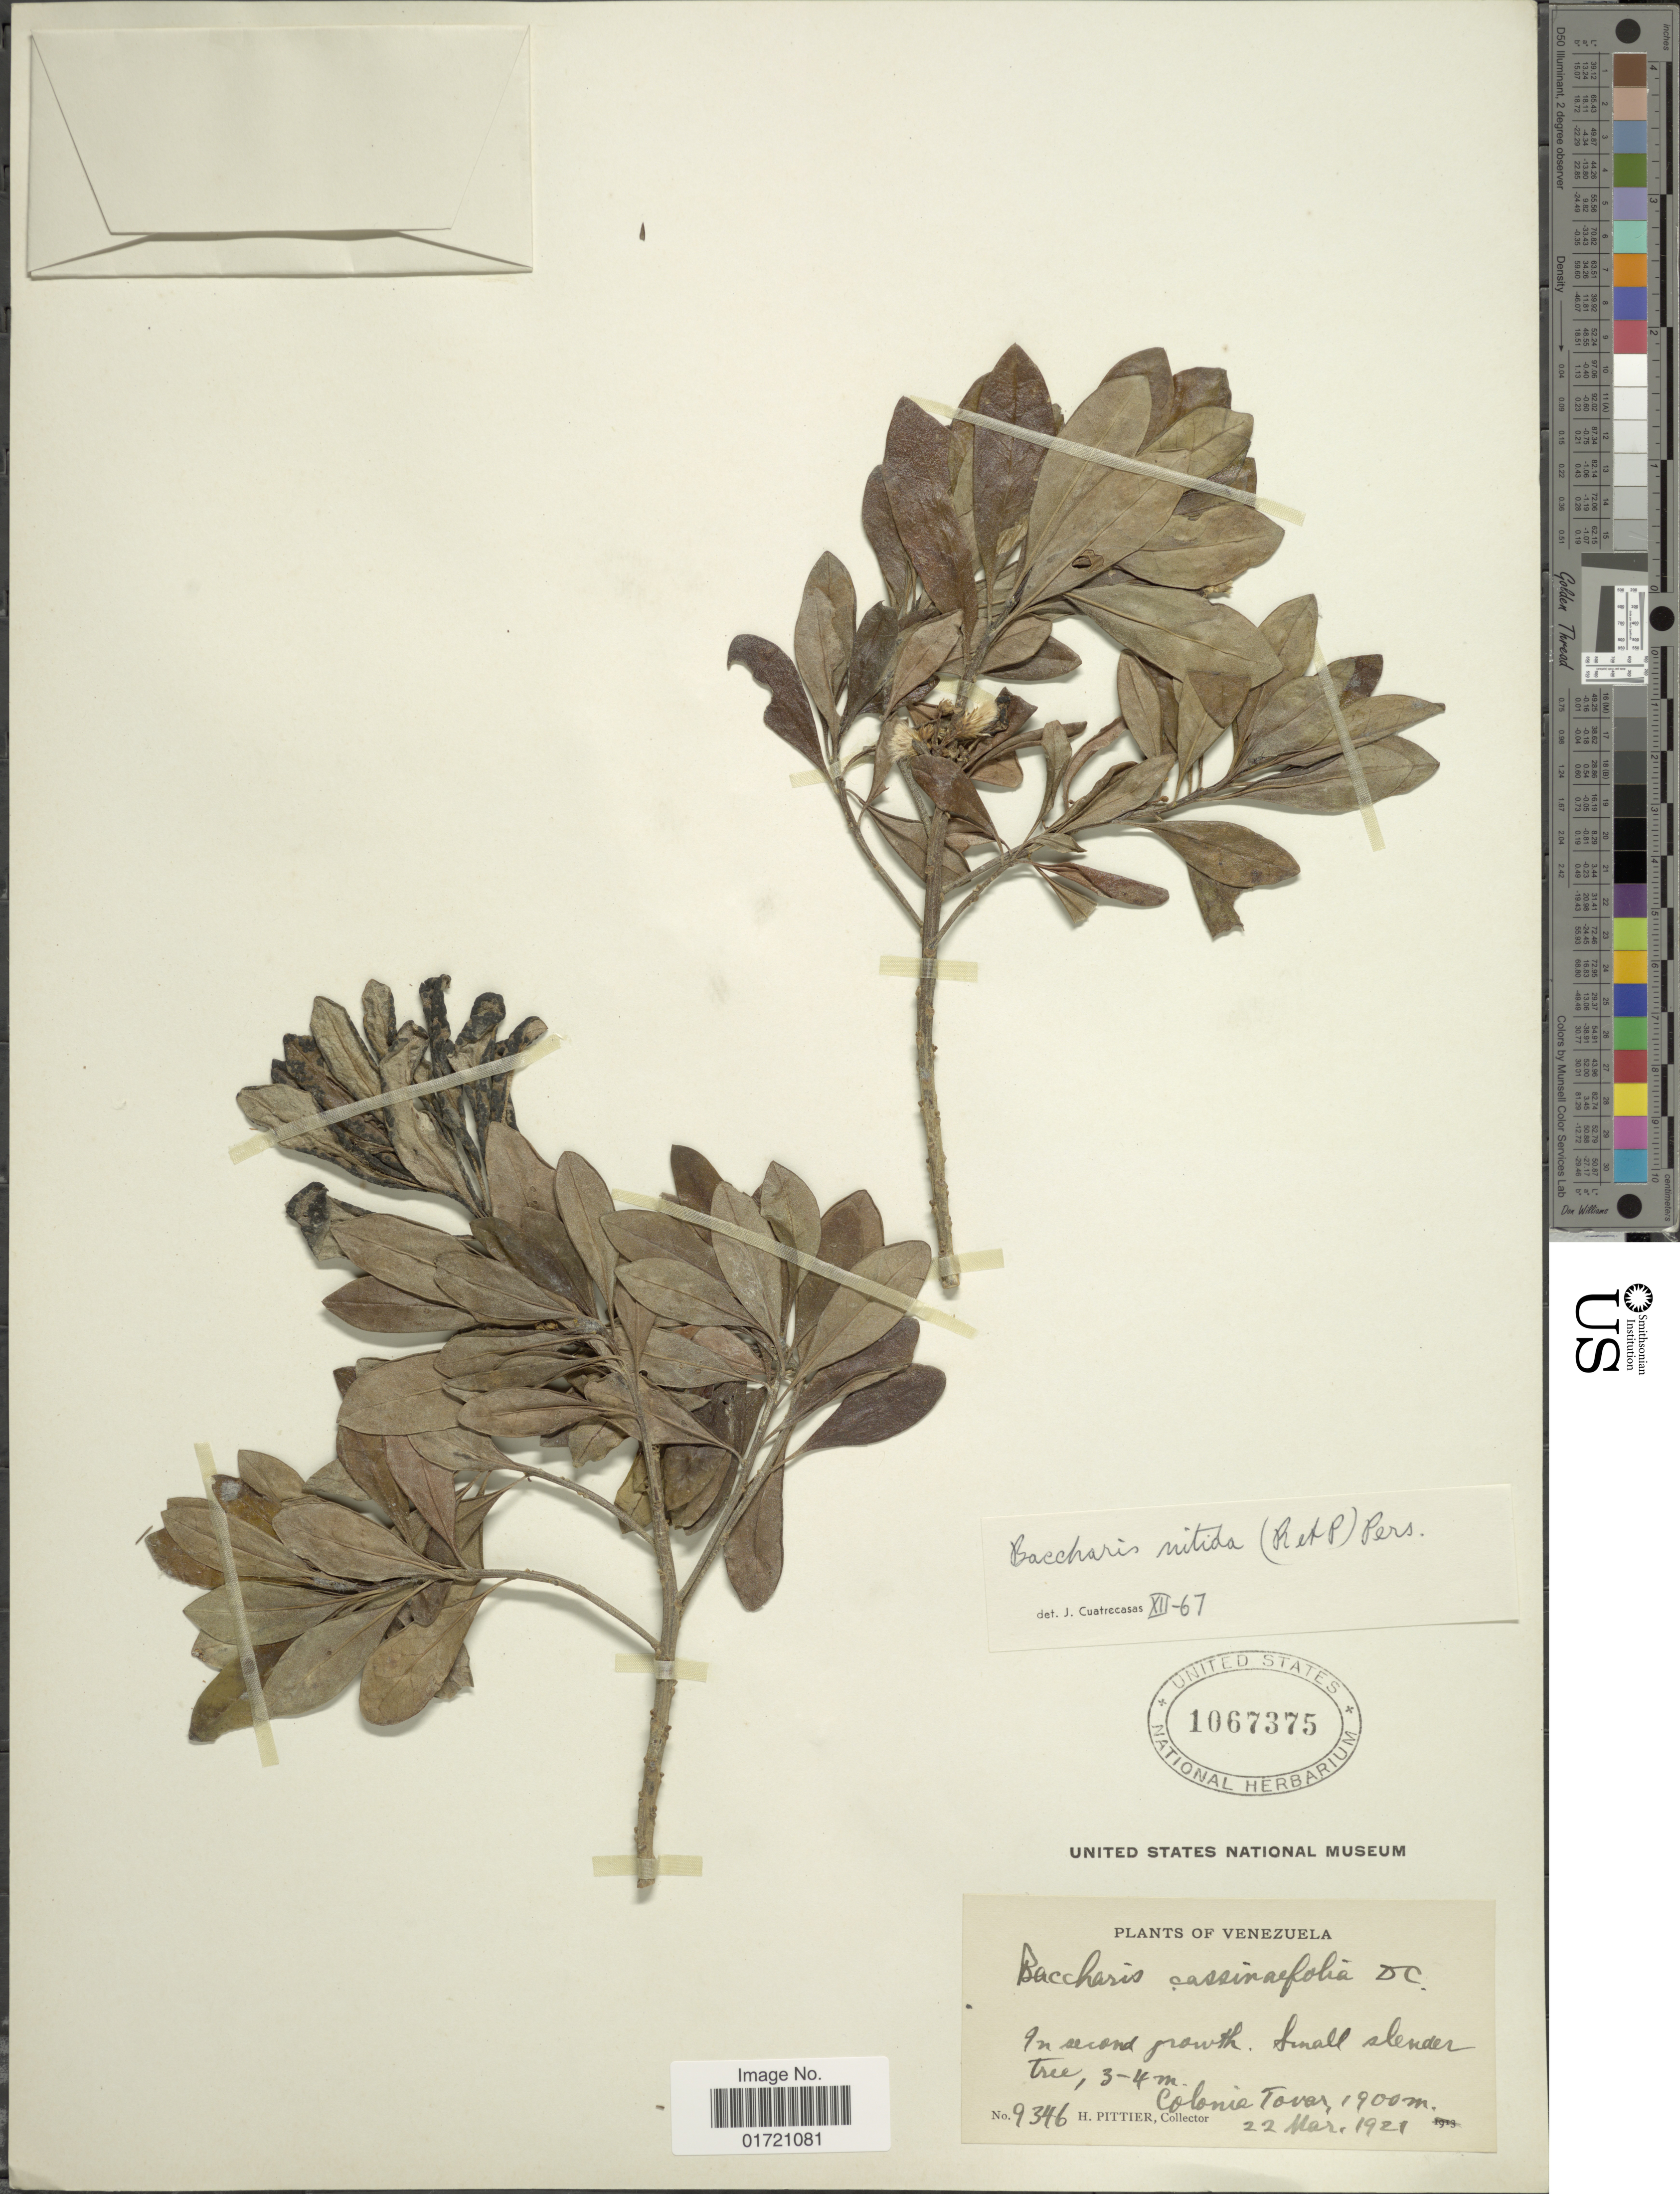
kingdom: Plantae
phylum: Tracheophyta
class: Magnoliopsida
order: Asterales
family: Asteraceae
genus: Baccharis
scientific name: Baccharis nitida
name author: (Ruiz & Pav.) Pers.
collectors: H. F. Pittier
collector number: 9346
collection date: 1921-03-22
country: Venezuela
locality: Colonia Tovar.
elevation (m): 1900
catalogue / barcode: US 1067375